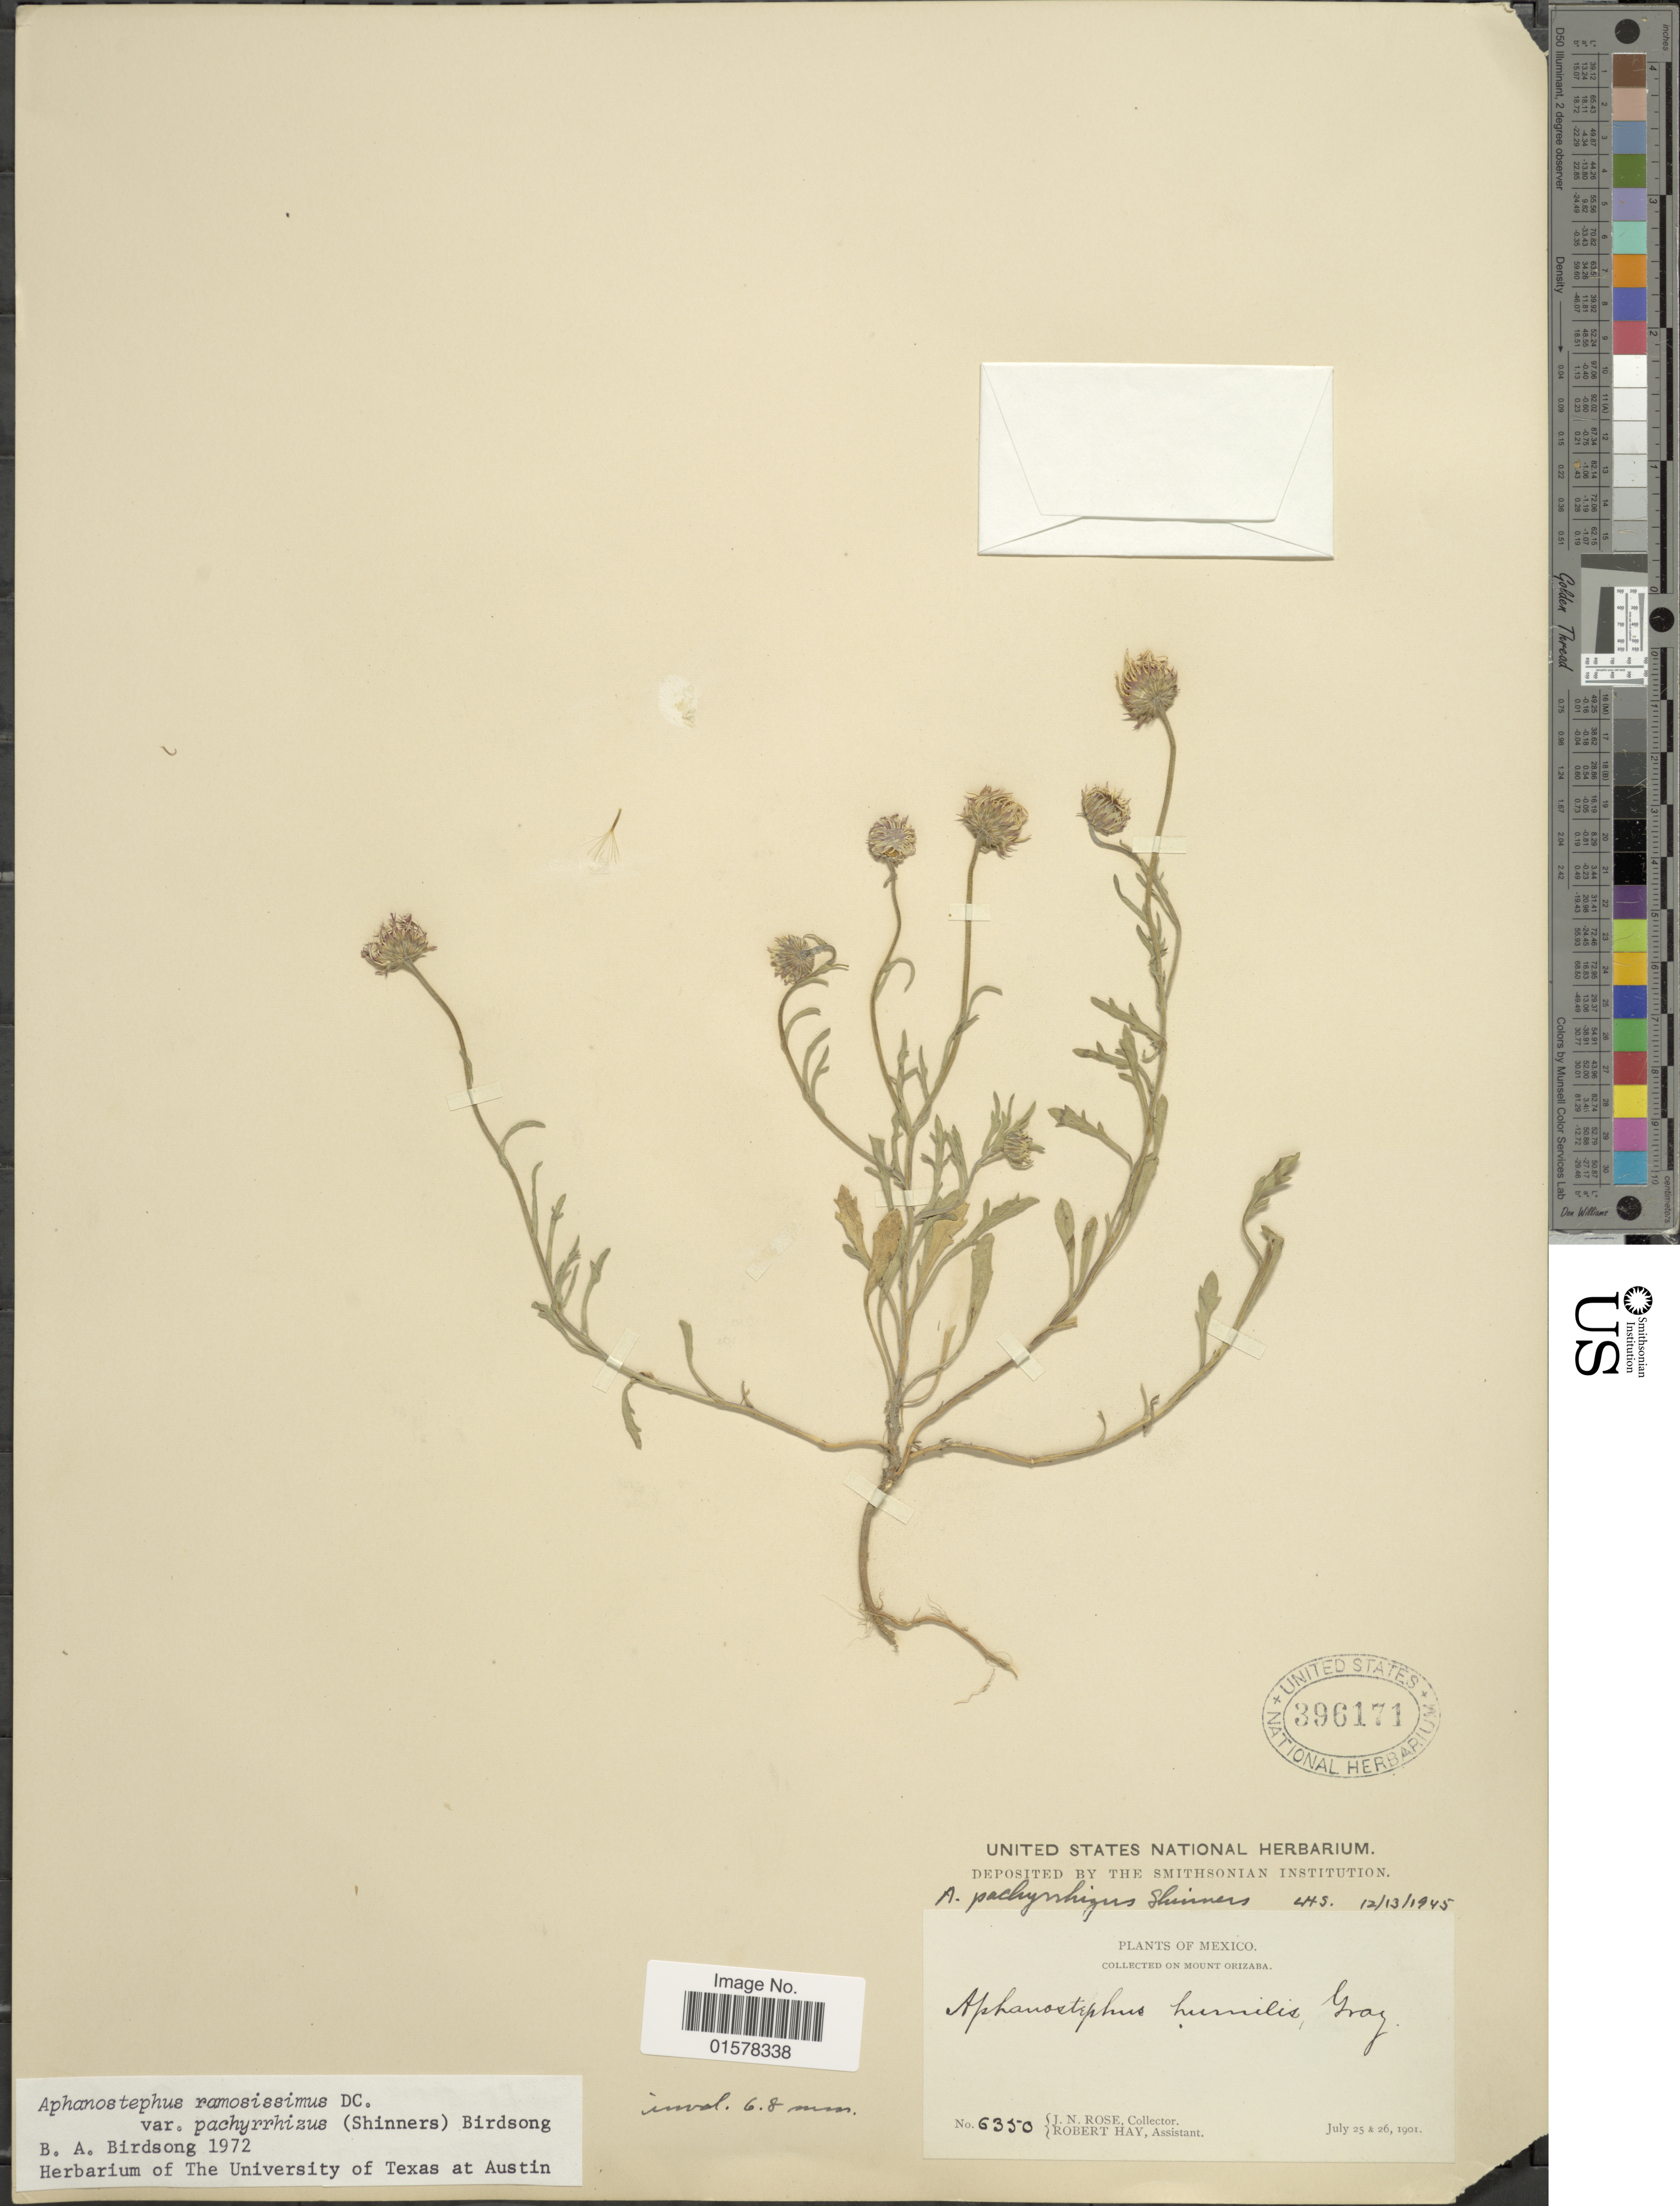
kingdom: Plantae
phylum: Tracheophyta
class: Magnoliopsida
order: Asterales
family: Asteraceae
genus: Aphanostephus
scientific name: Aphanostephus ramosissimus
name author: DC.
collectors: J. N. Rose & R. H. Hay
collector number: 6350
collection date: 1901-07-25/1901-07-26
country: Mexico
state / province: México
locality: Mount Orizaba, México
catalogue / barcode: US 396171